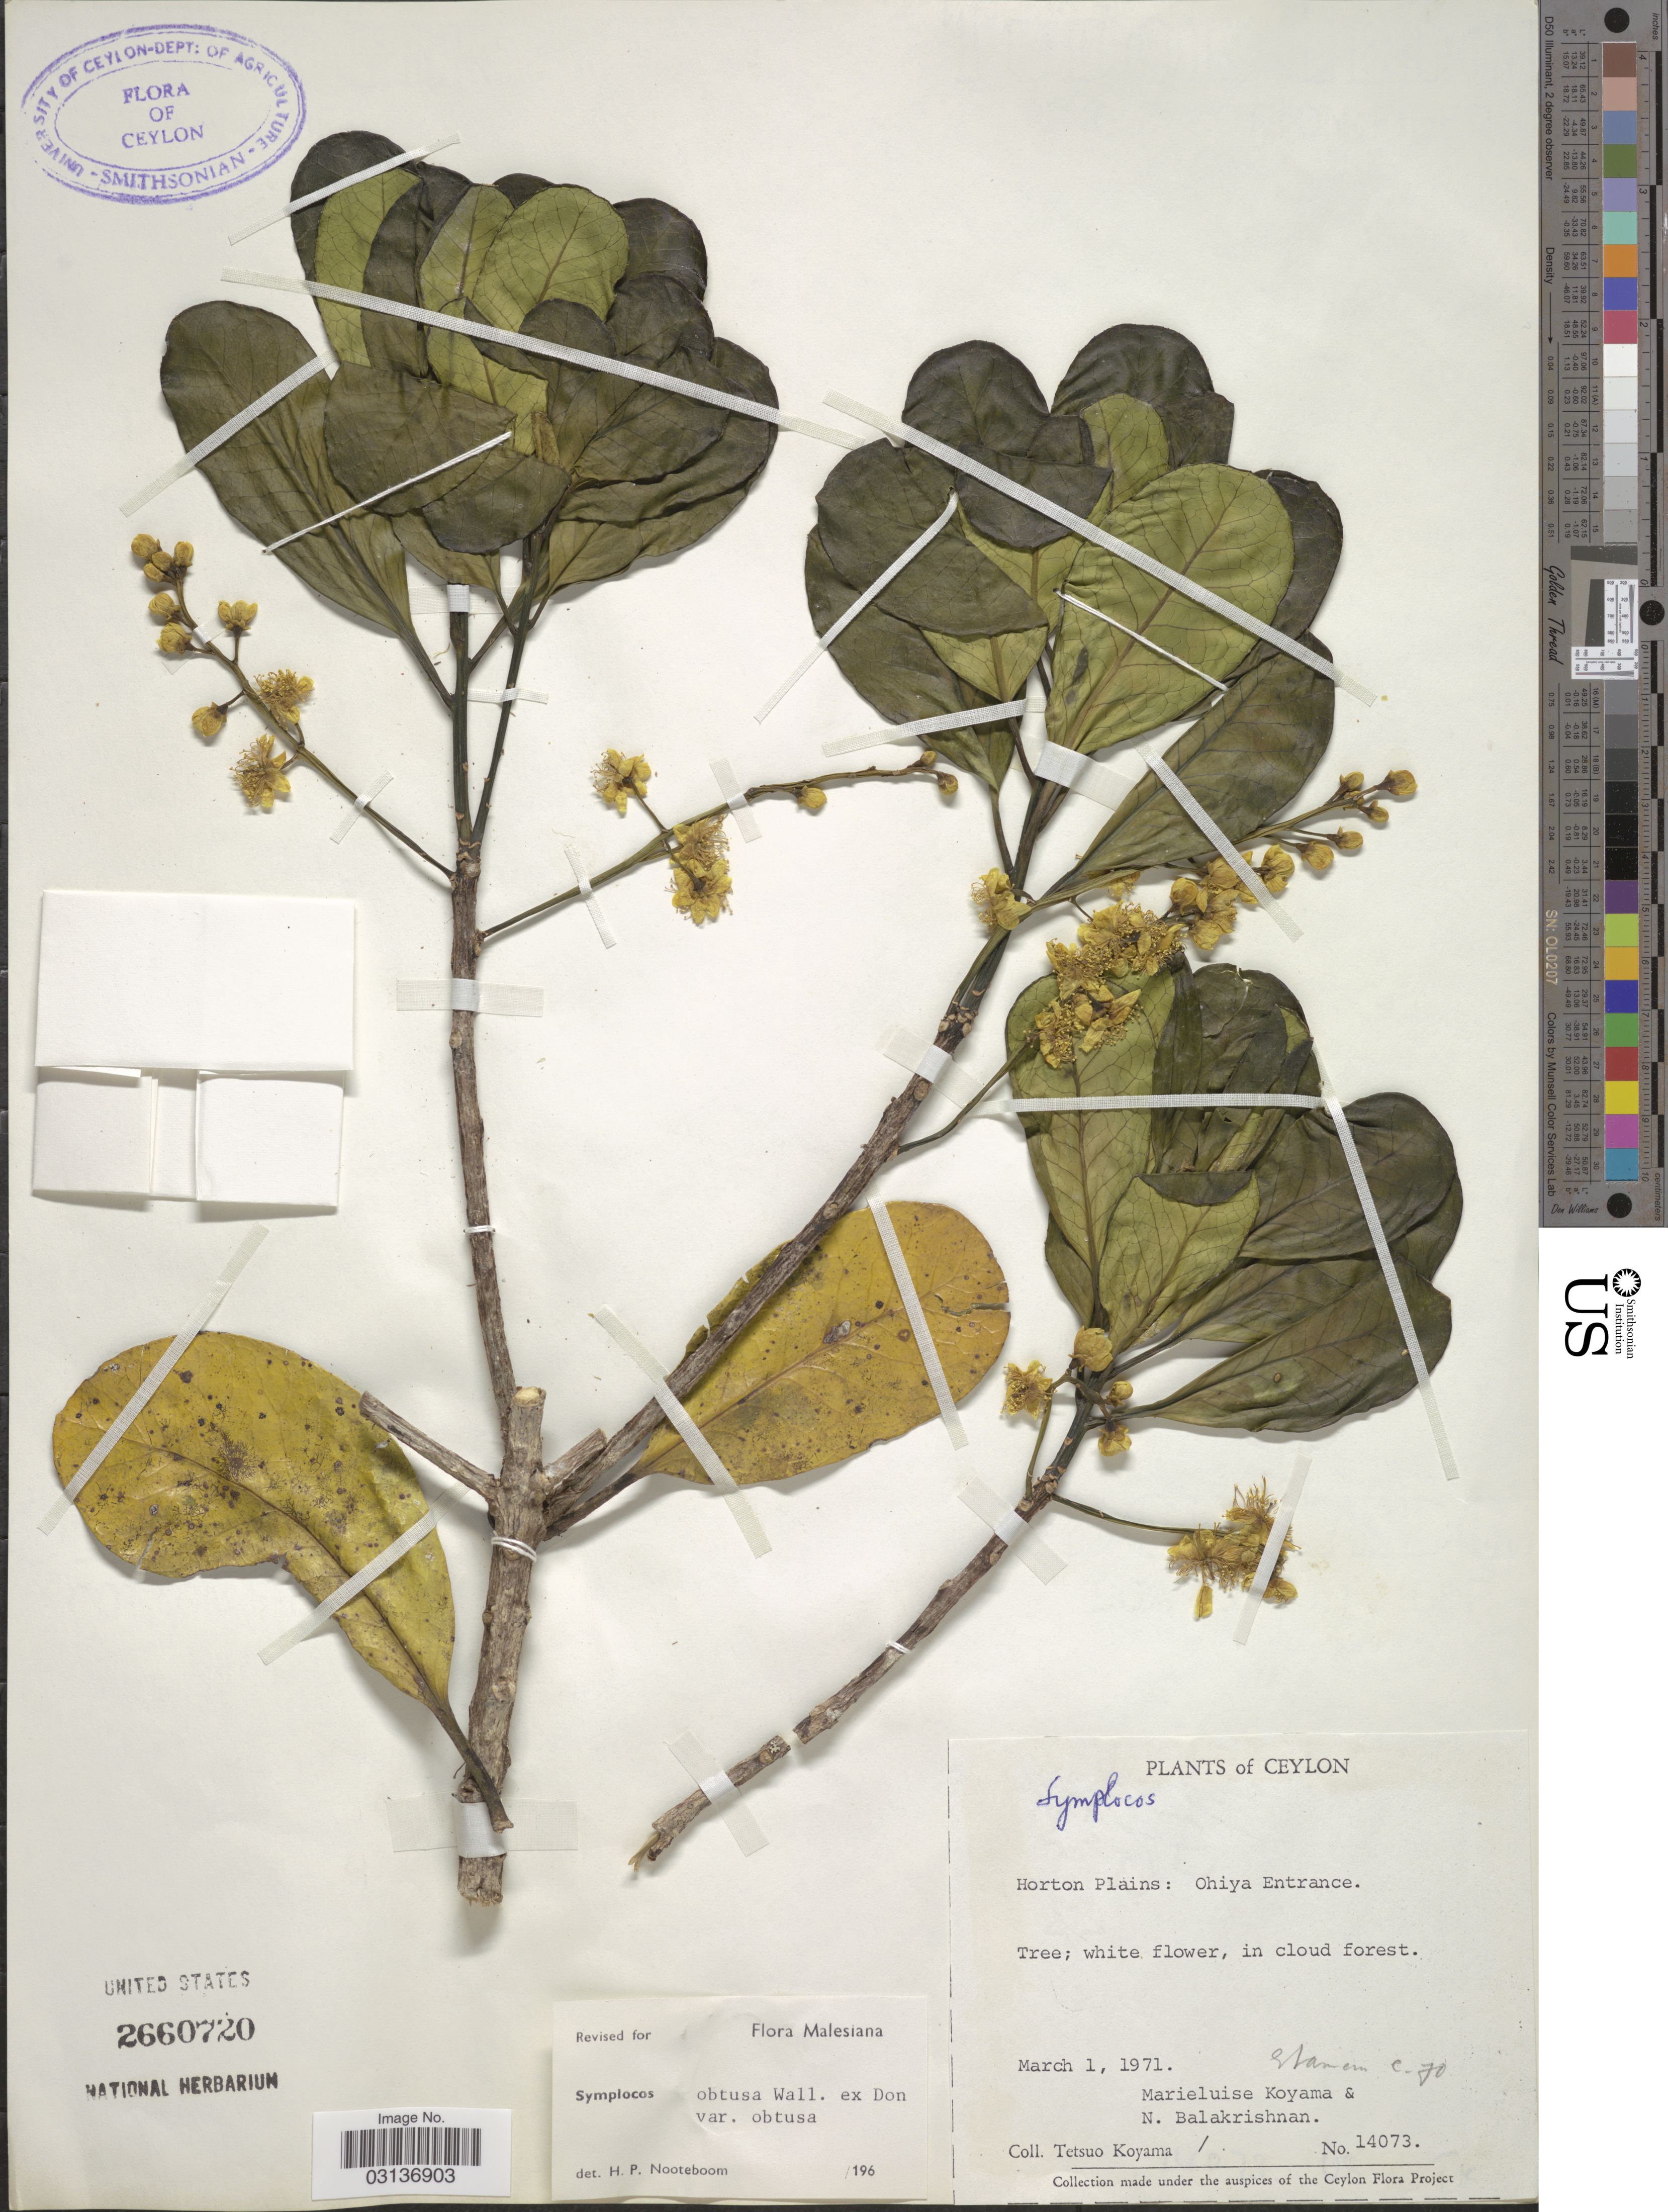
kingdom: Plantae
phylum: Tracheophyta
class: Magnoliopsida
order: Ericales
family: Symplocaceae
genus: Symplocos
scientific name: Symplocos obtusa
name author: Wall. ex G. Don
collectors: M. Koyama, N. Balakrishnan & T. Koyama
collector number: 14073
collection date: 1971-03-01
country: Sri Lanka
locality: Ceylon. Horton Plains: Ohiya Entrance.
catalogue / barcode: US 2660720